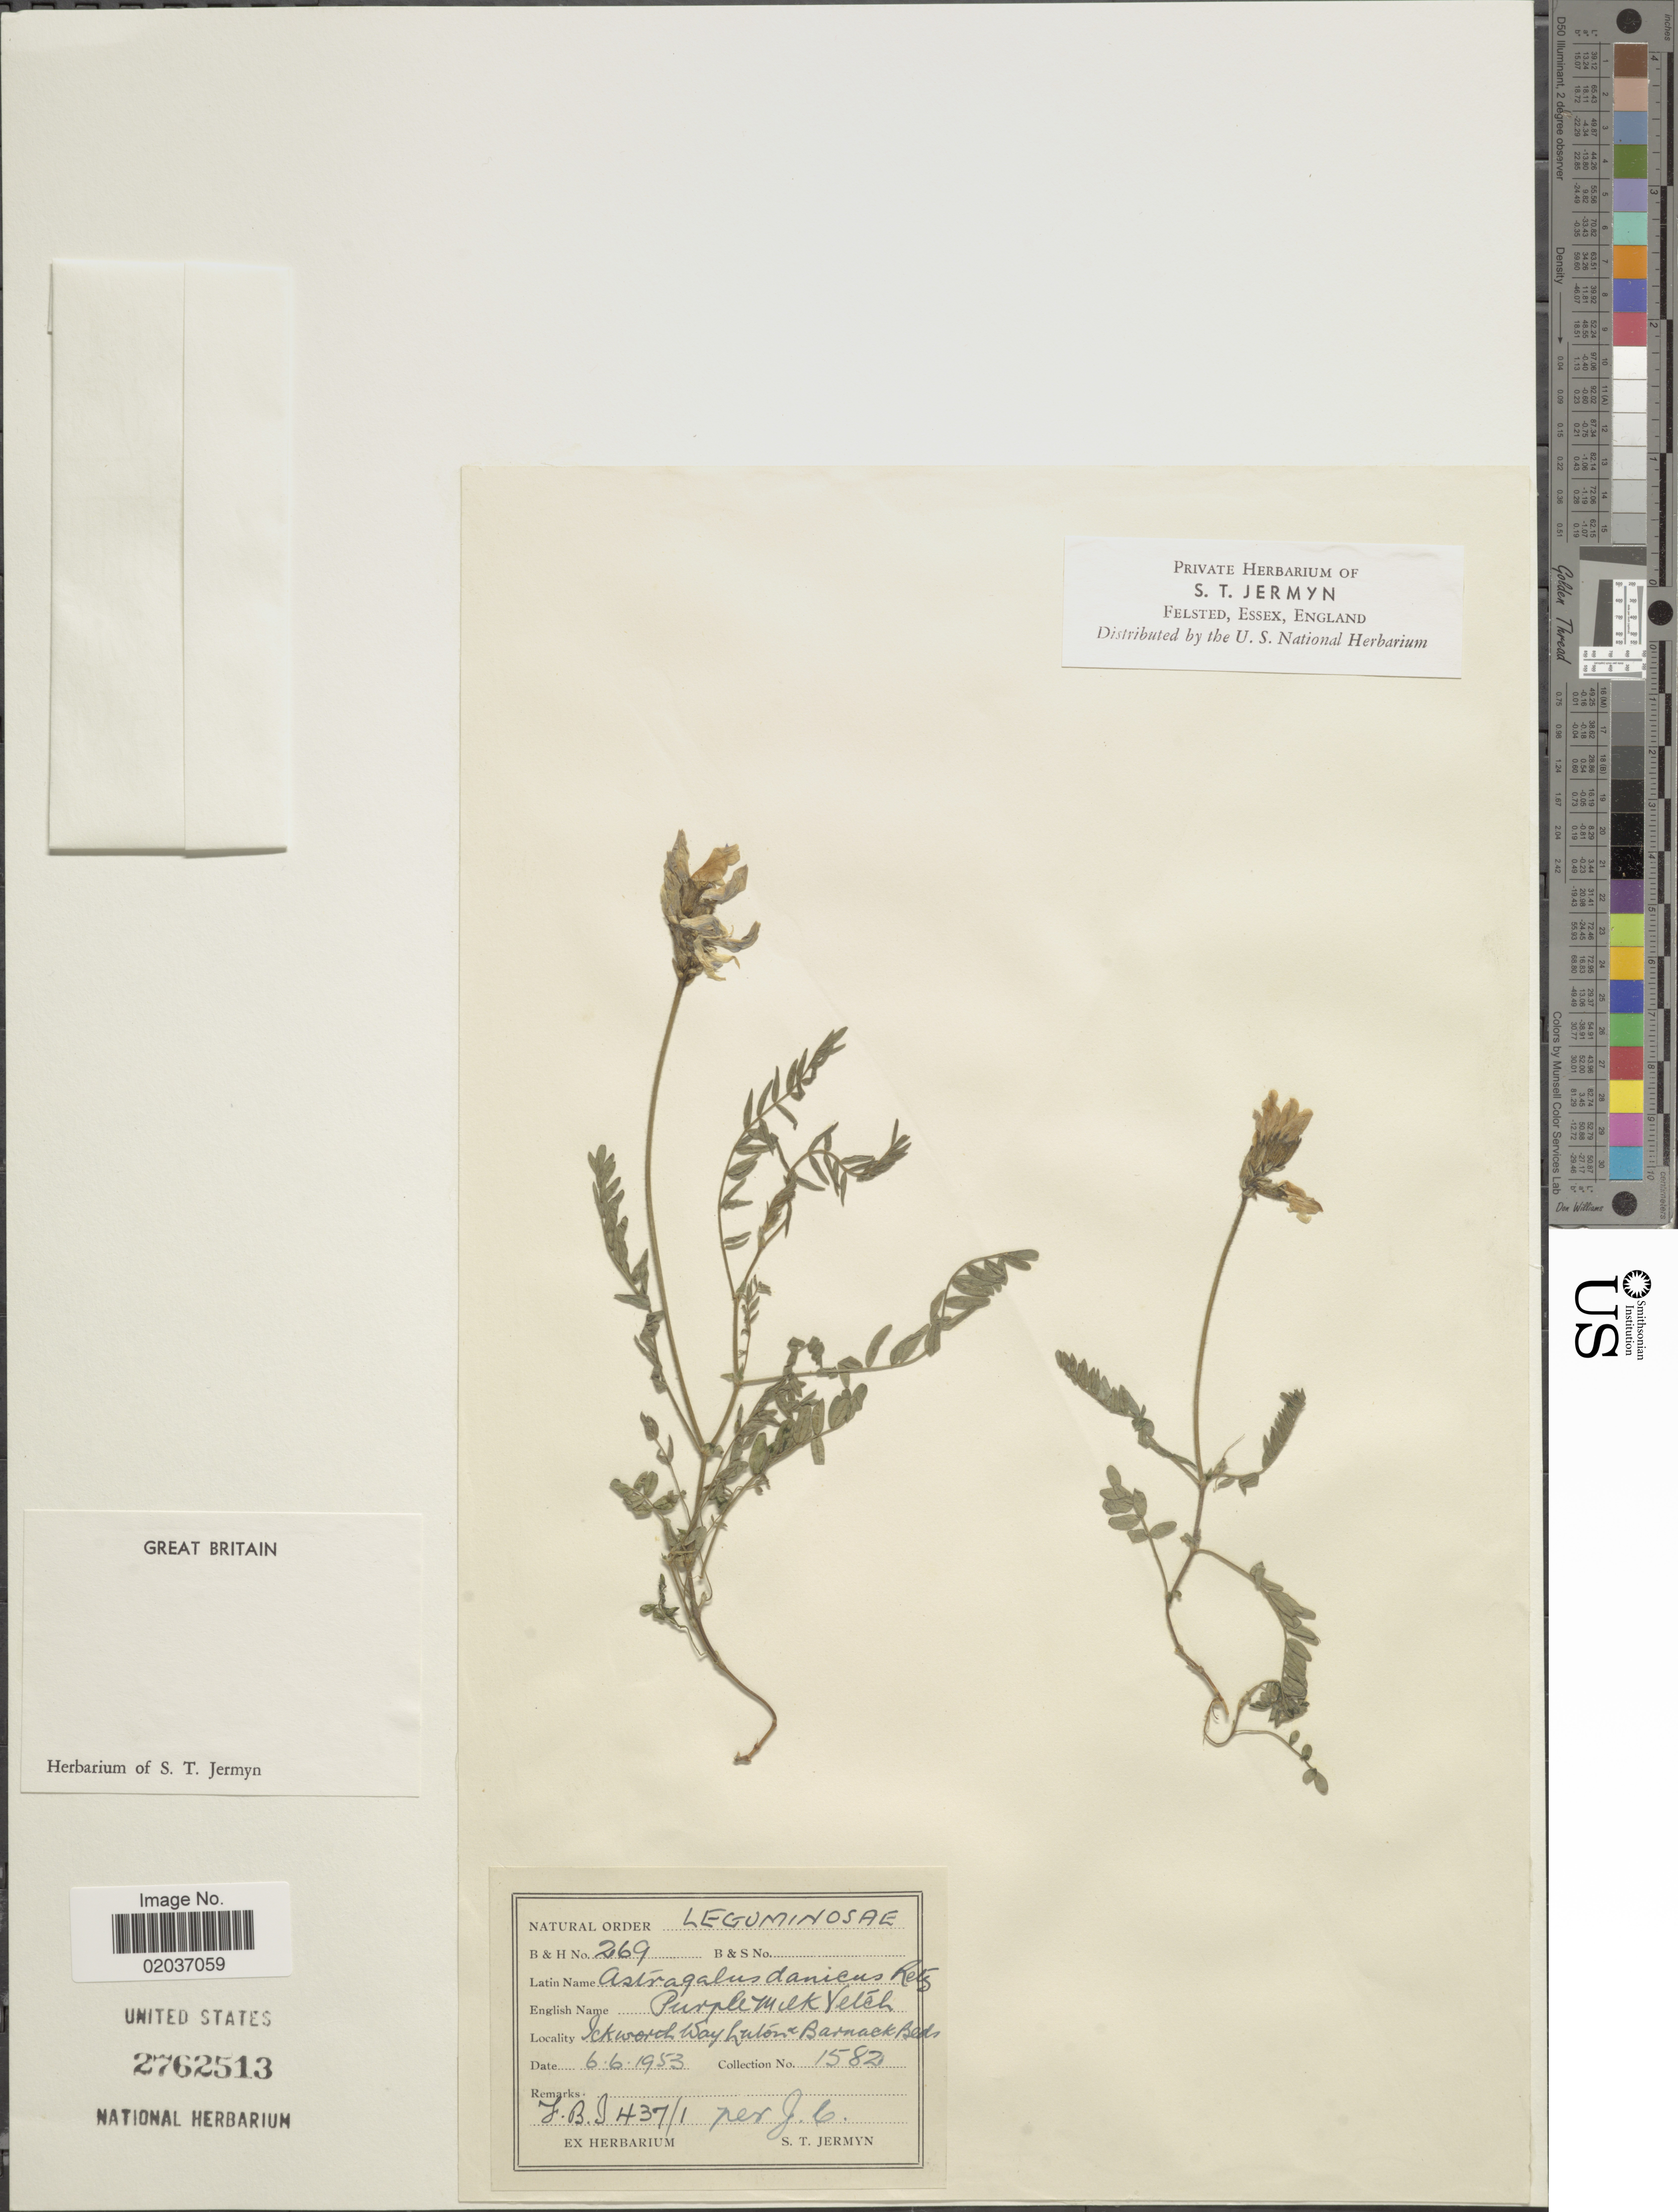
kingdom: Plantae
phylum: Tracheophyta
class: Magnoliopsida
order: Fabales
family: Fabaceae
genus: Astragalus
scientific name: Astragalus danicus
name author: Retz.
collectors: ex herb. S. T. Jermyn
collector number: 1582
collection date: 1953-06-06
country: United Kingdom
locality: Great Britain. Ickworth Way Luton & Barnack Beds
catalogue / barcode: US 2762513